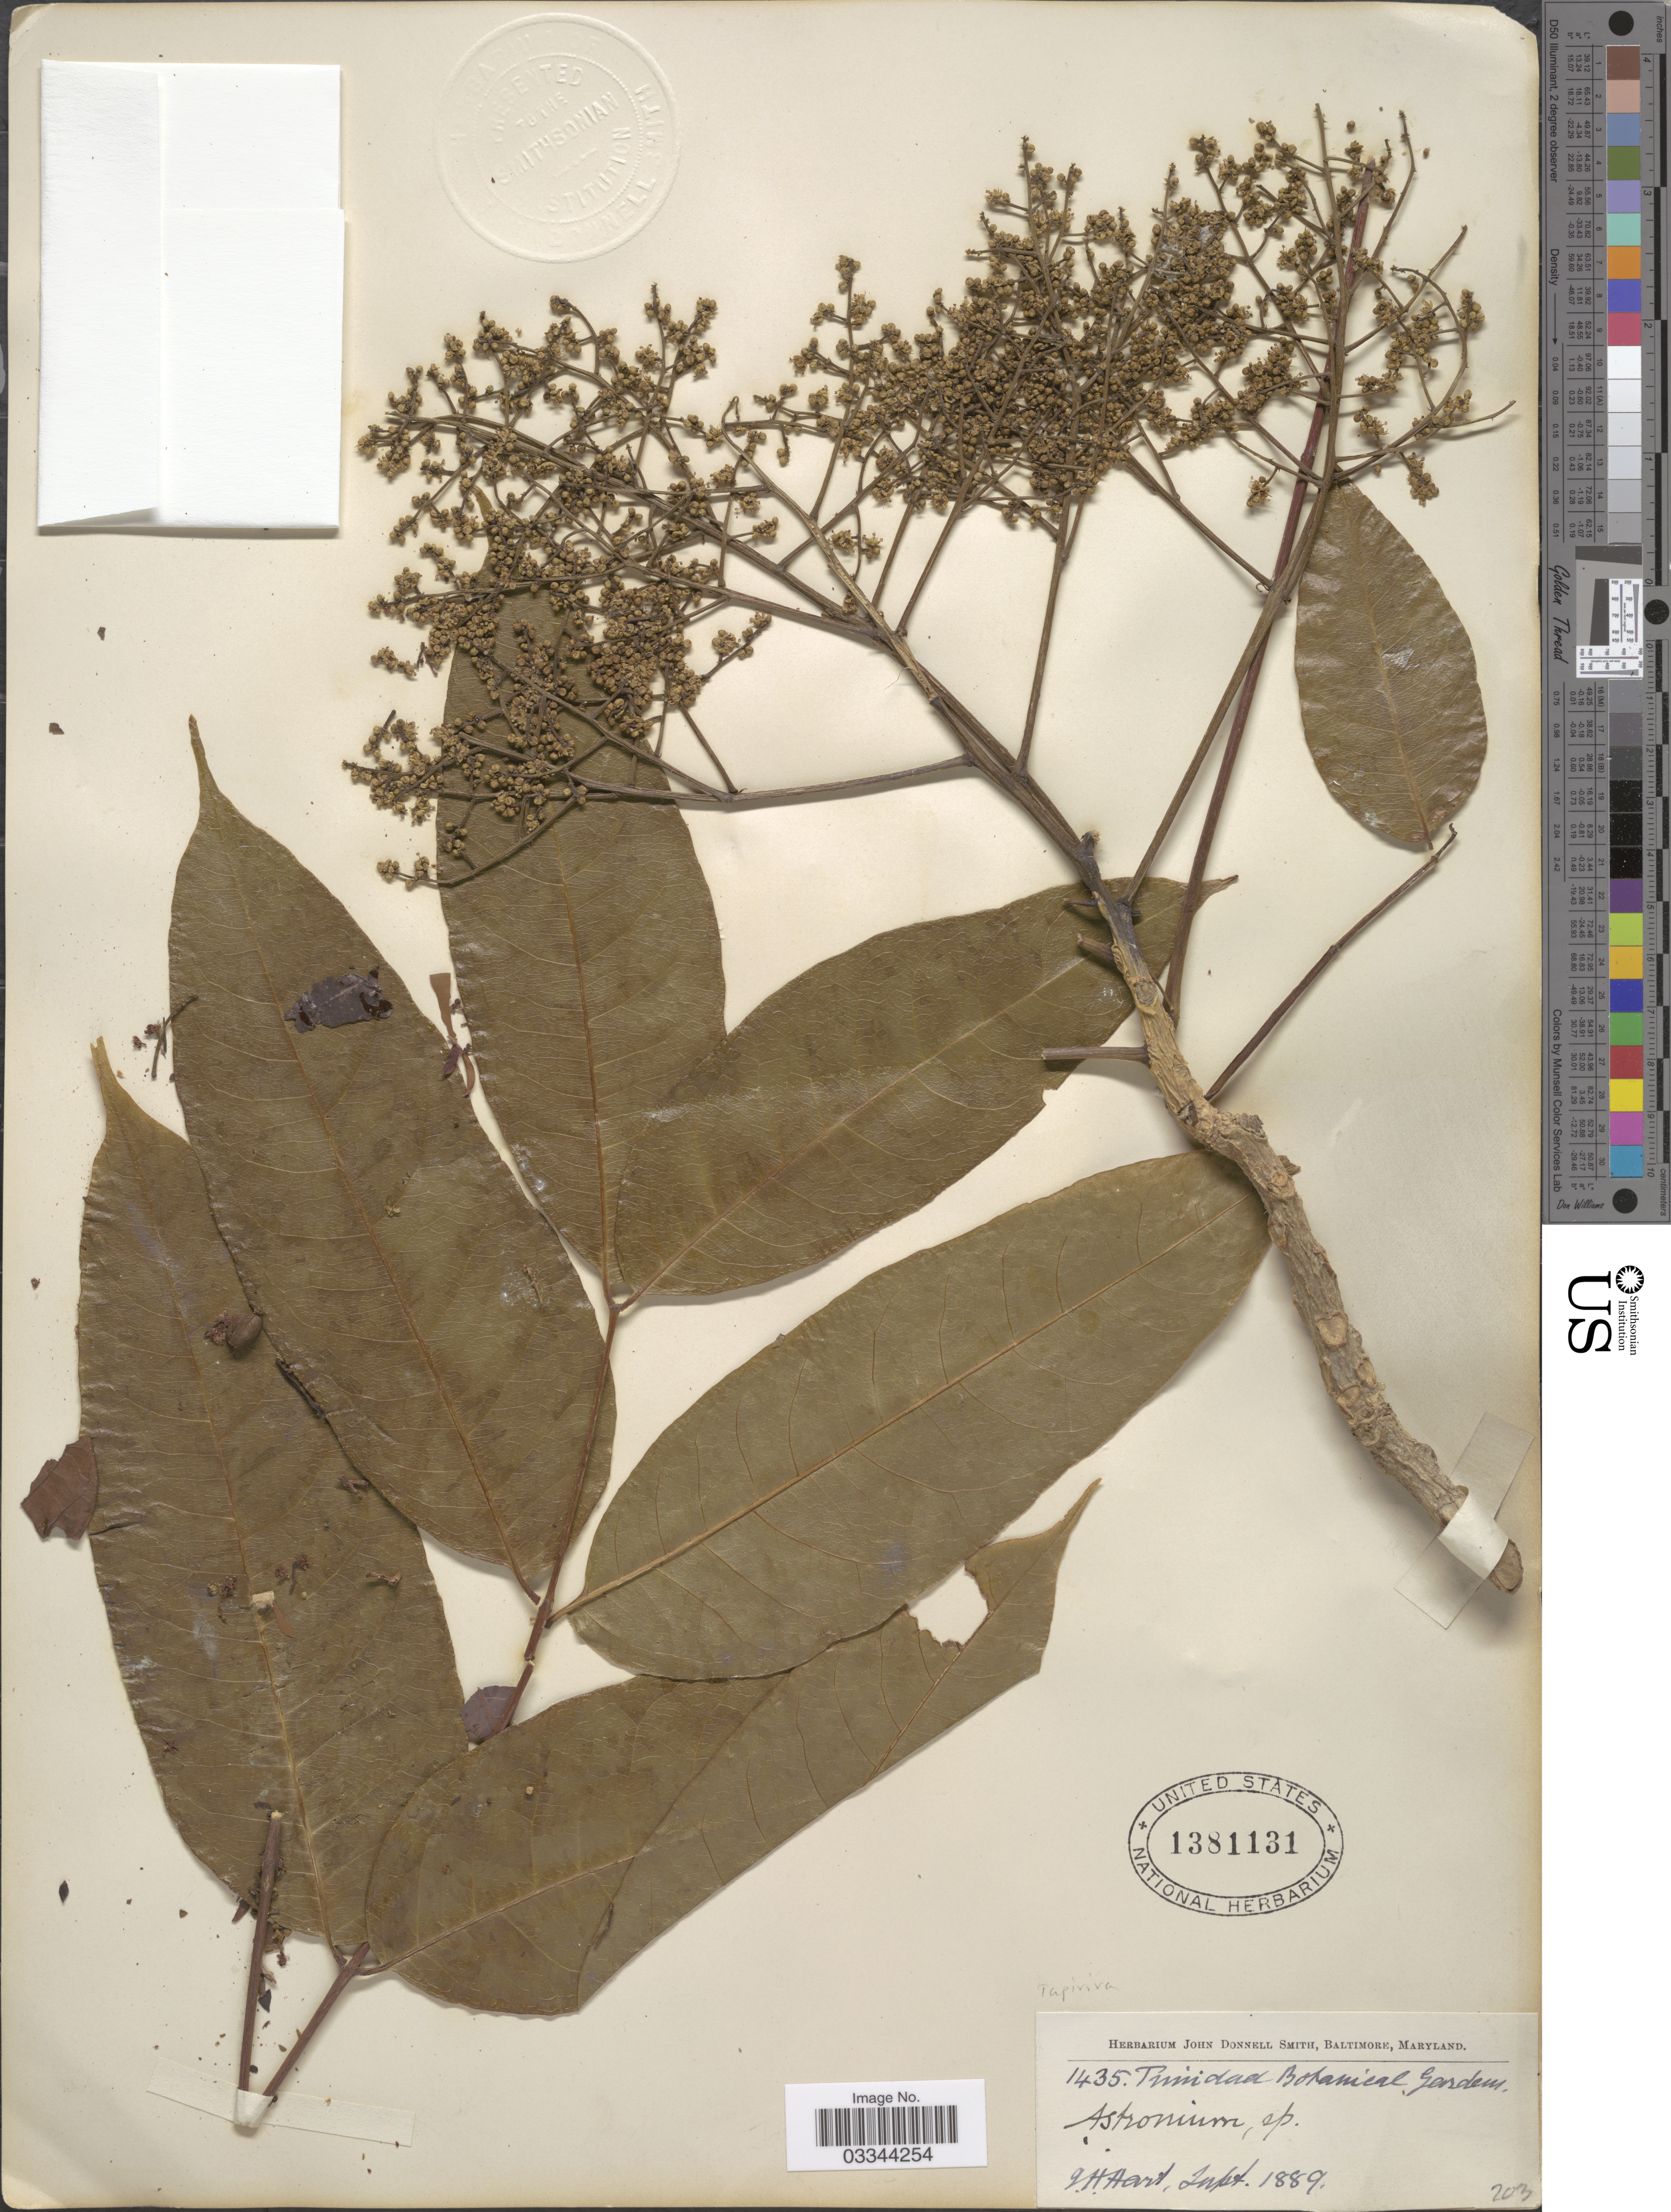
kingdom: Plantae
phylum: Tracheophyta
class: Magnoliopsida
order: Sapindales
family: Anacardiaceae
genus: Astronium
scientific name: Astronium obliquum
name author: Griseb.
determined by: Mitchell, J. D.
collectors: J. H. Hart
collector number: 1435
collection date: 1889-09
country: Trinidad and Tobago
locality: Trinidad Botanical Garden.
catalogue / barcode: US 1381131